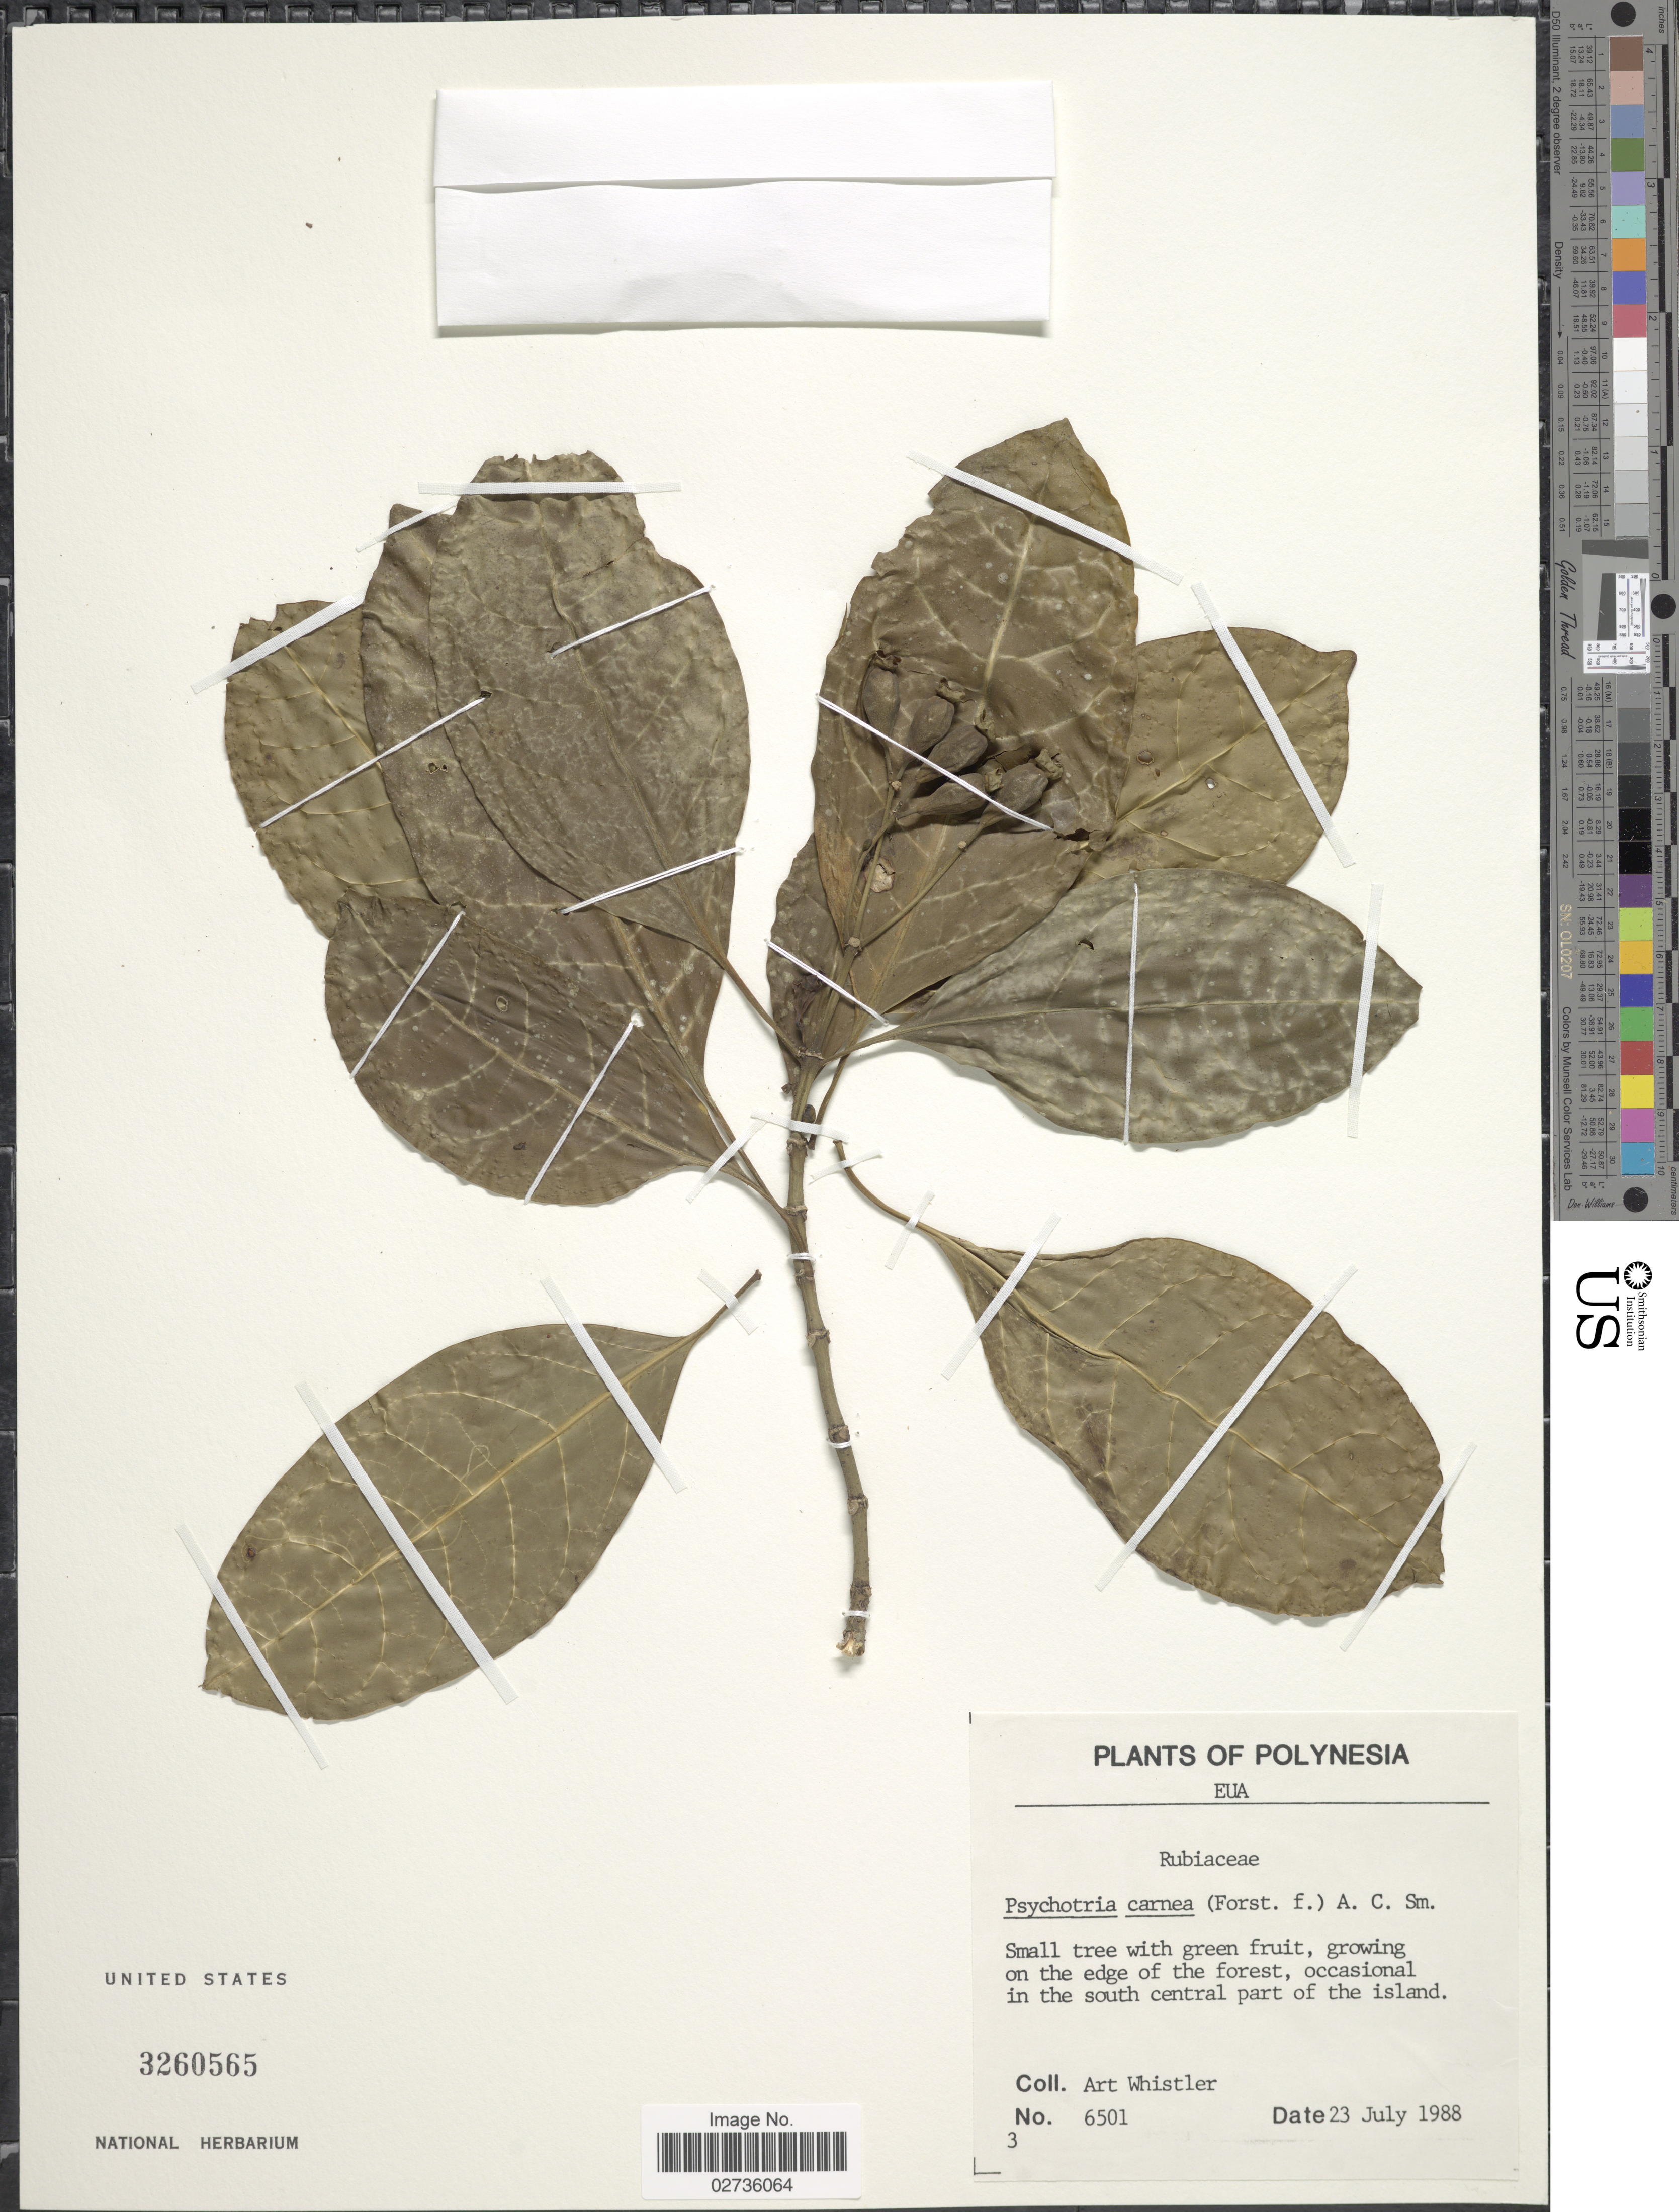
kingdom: Plantae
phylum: Tracheophyta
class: Magnoliopsida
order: Gentianales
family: Rubiaceae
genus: Psychotria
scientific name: Psychotria carnea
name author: (Forst.) A.C. Sm.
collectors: A. Whistler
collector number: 6501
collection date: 1988-07-23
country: Tonga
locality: Polynesia. Eua. Occasional in the south central part of the island.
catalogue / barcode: US 3260565